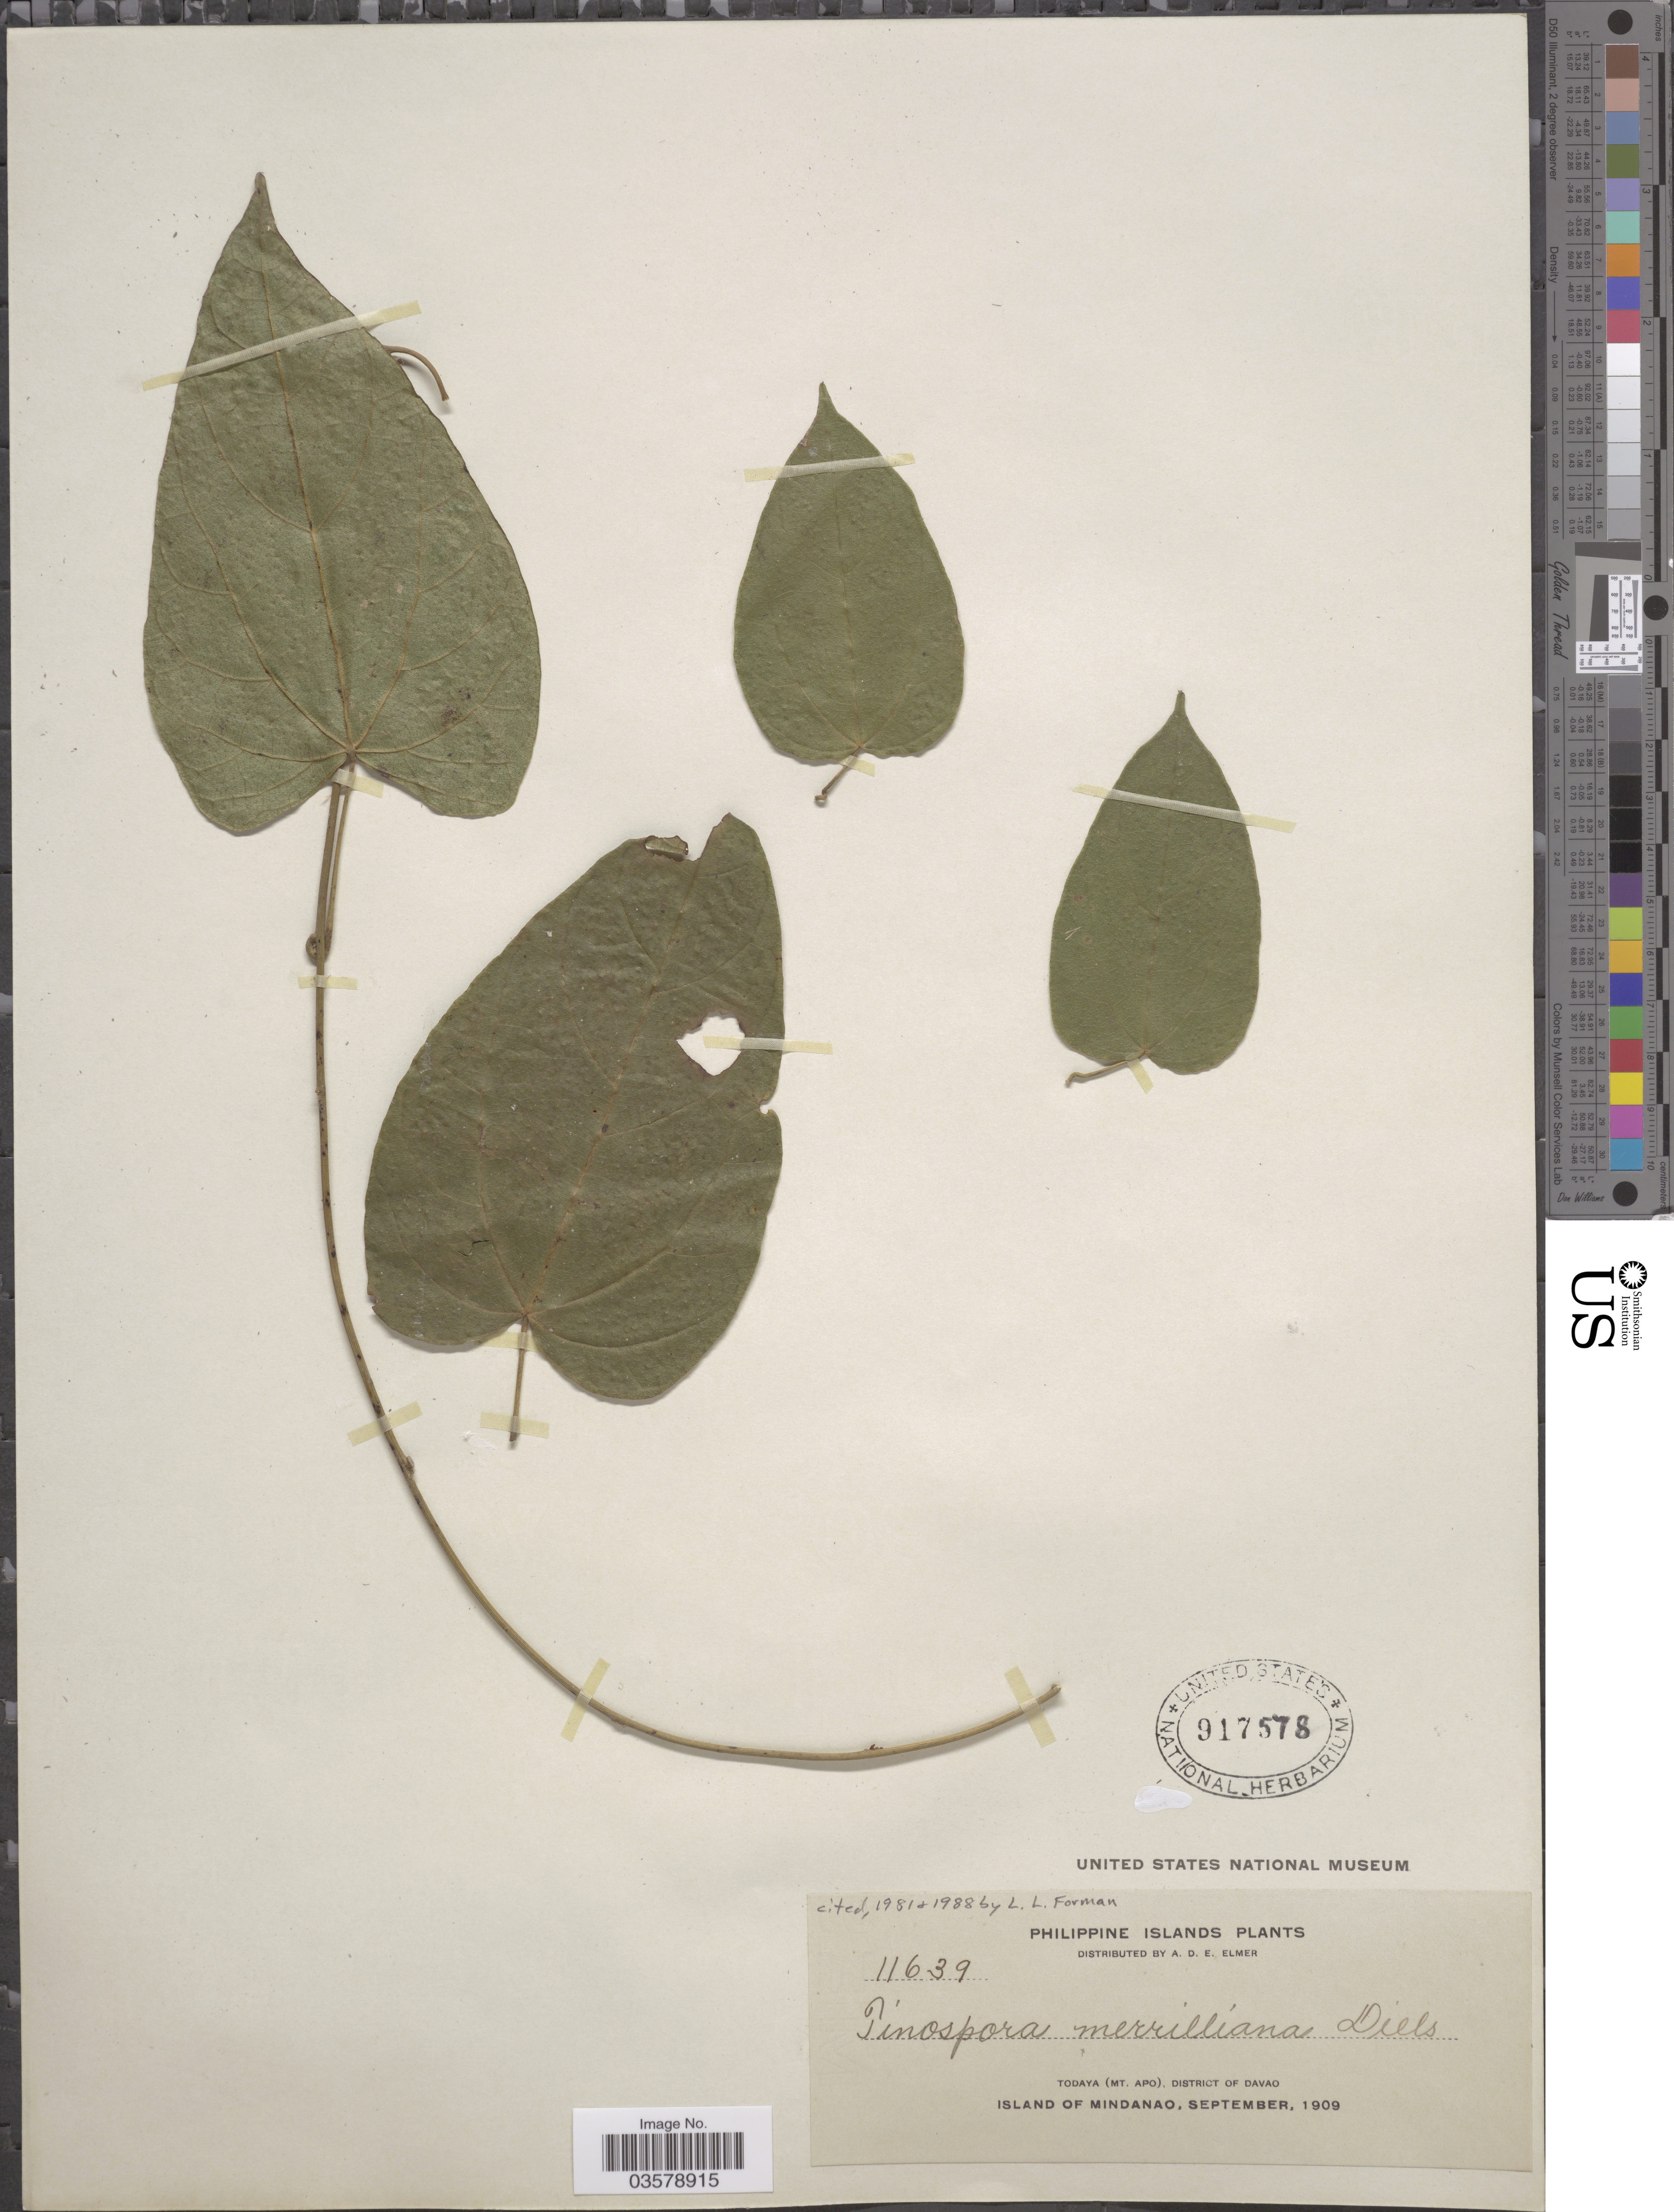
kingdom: Plantae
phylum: Tracheophyta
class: Magnoliopsida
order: Ranunculales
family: Menispermaceae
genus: Tinospora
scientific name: Tinospora merrilliana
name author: Diels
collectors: A. D. E. Elmer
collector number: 11639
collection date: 1909-09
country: Philippines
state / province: Davao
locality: Philippine Islands. Todaya (Mt. Apo), District of Davao, Island of Mindanao.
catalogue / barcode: US 917578